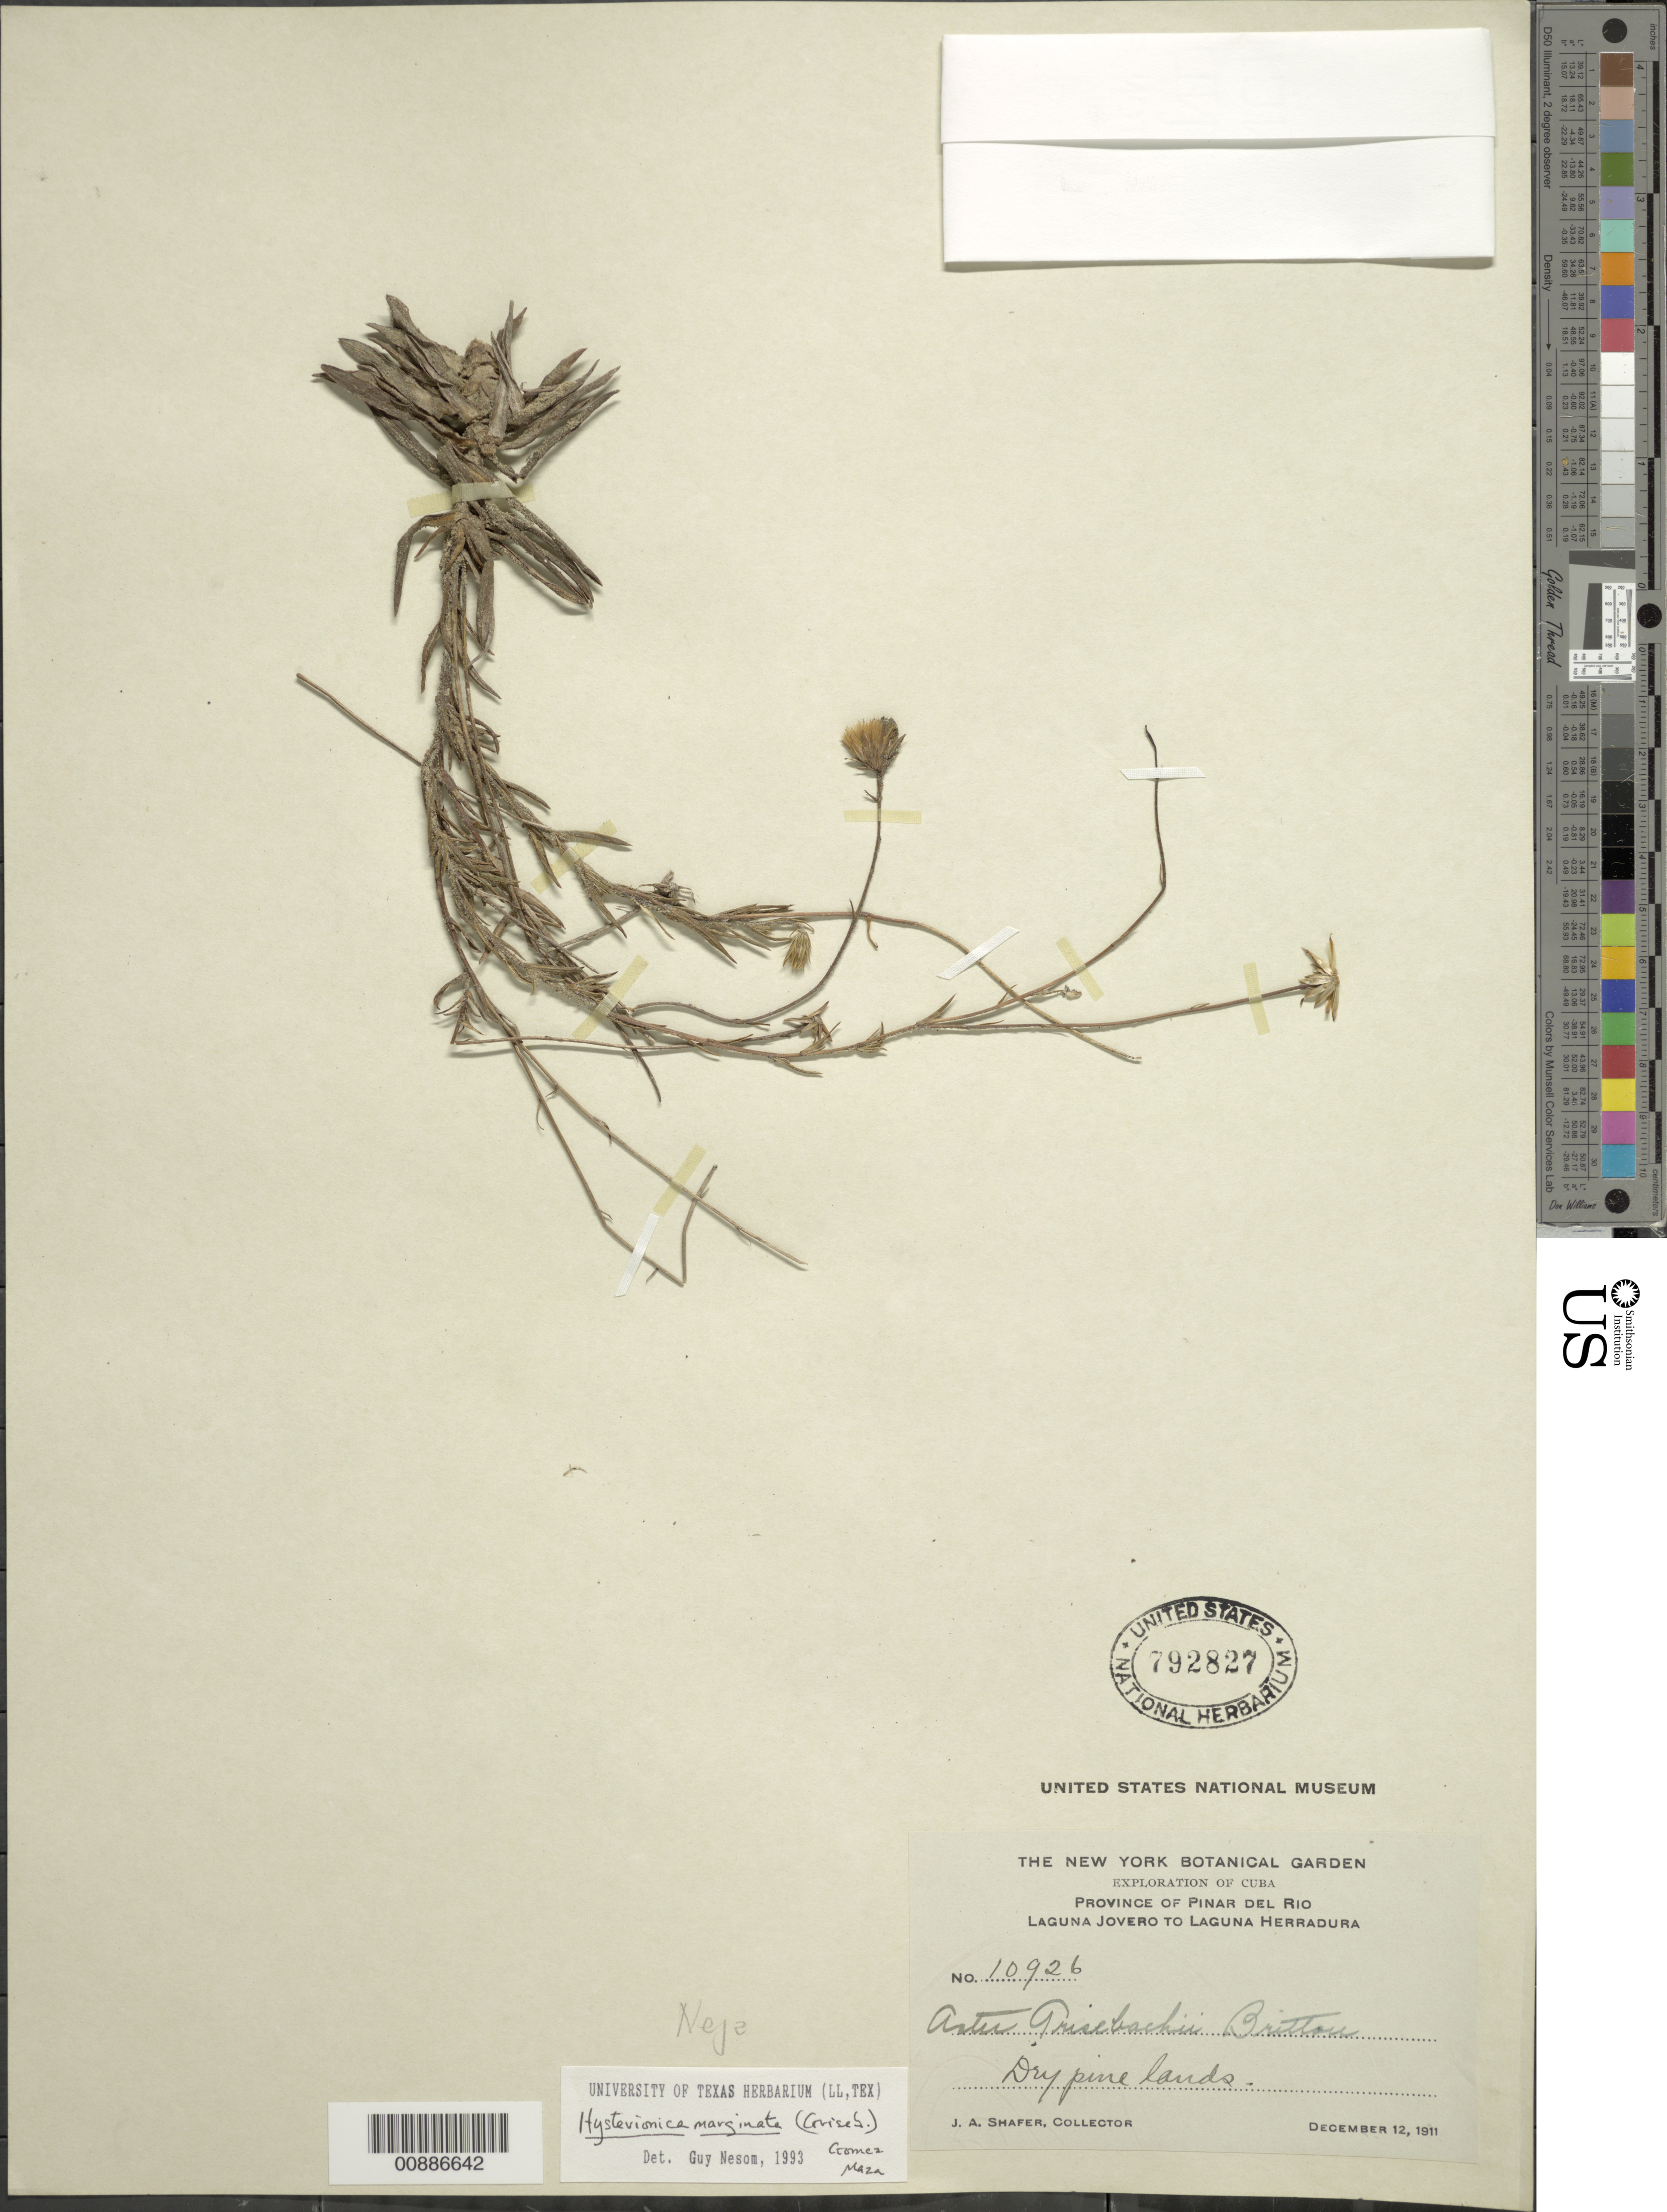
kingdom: Plantae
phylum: Tracheophyta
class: Magnoliopsida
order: Asterales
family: Asteraceae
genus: Neja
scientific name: Neja marginata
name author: (Griseb.) G.L. Nesom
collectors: J. A. Shafer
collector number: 10926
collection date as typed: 12 Dec 1911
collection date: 1911-12-12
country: Cuba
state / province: Pinar del Río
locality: Laguna Jovero to Laguna Herradura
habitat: Dry pinelands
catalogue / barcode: US 792827